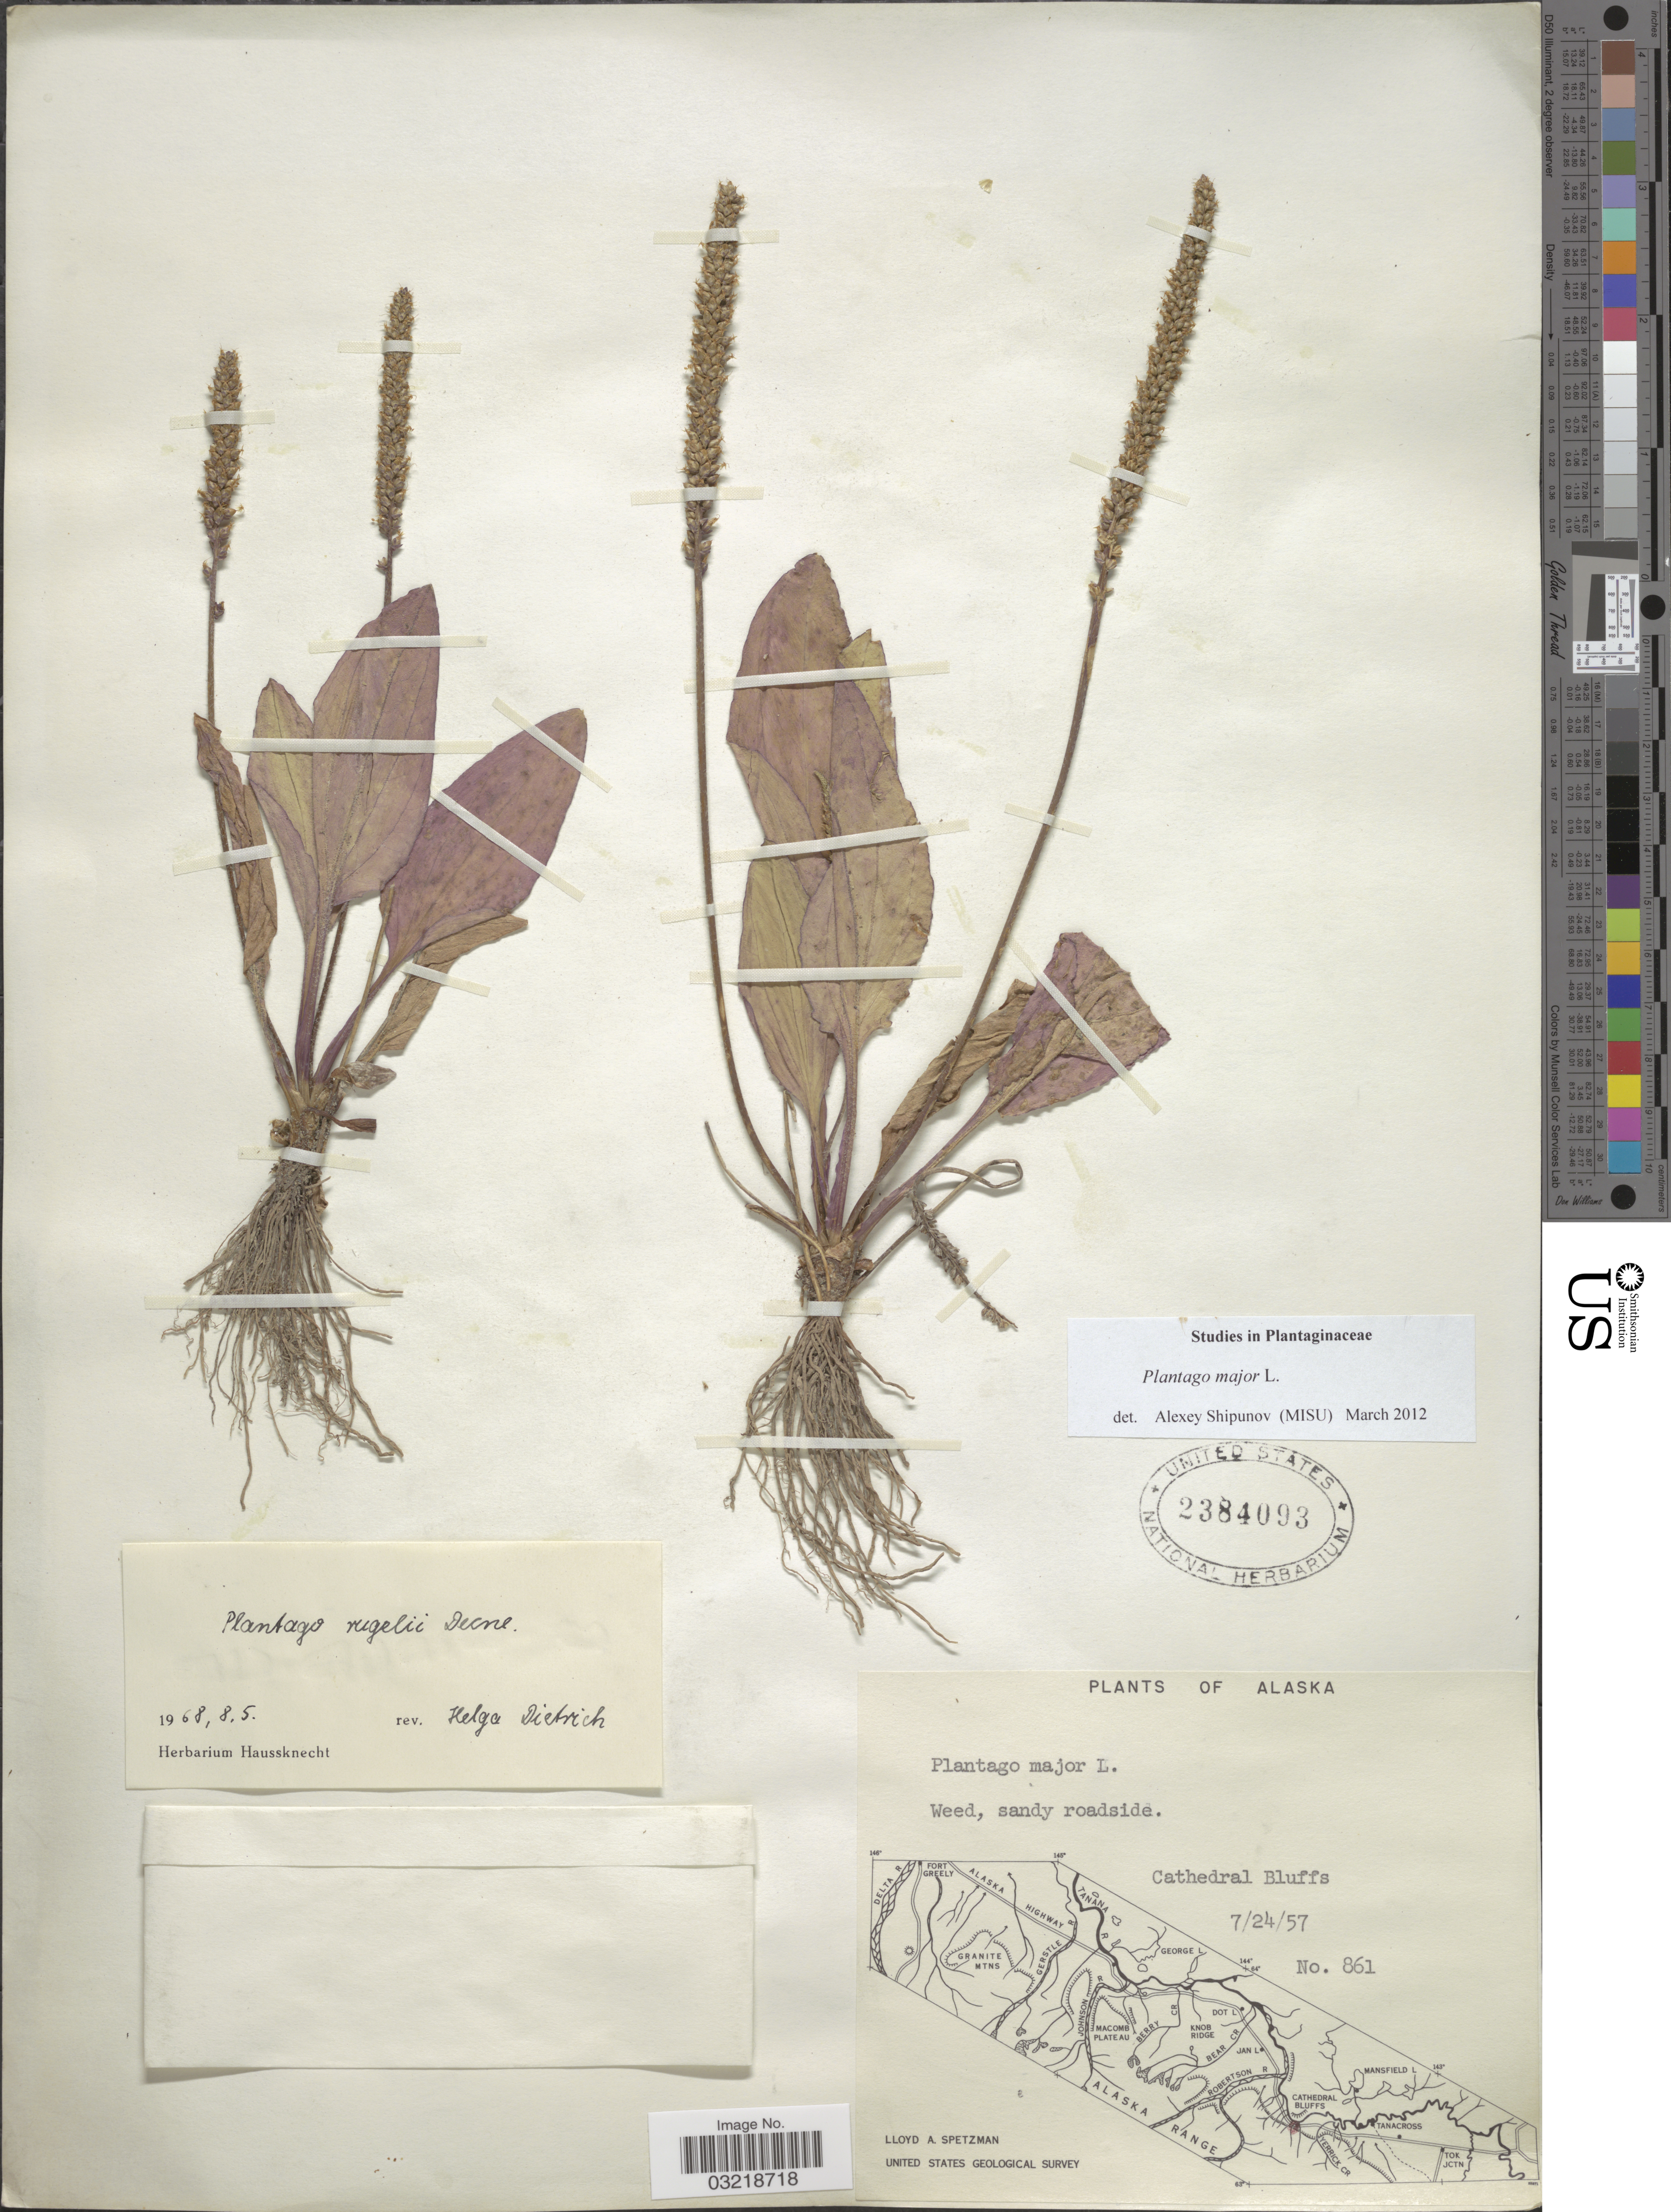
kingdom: Plantae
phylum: Tracheophyta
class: Magnoliopsida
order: Lamiales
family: Plantaginaceae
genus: Plantago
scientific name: Plantago major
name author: L.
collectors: L. Spetzman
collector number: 861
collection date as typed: Transcribed d/m/y: 24/7/57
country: United States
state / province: Alaska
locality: Cathedral Bluffs.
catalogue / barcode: US 2384093